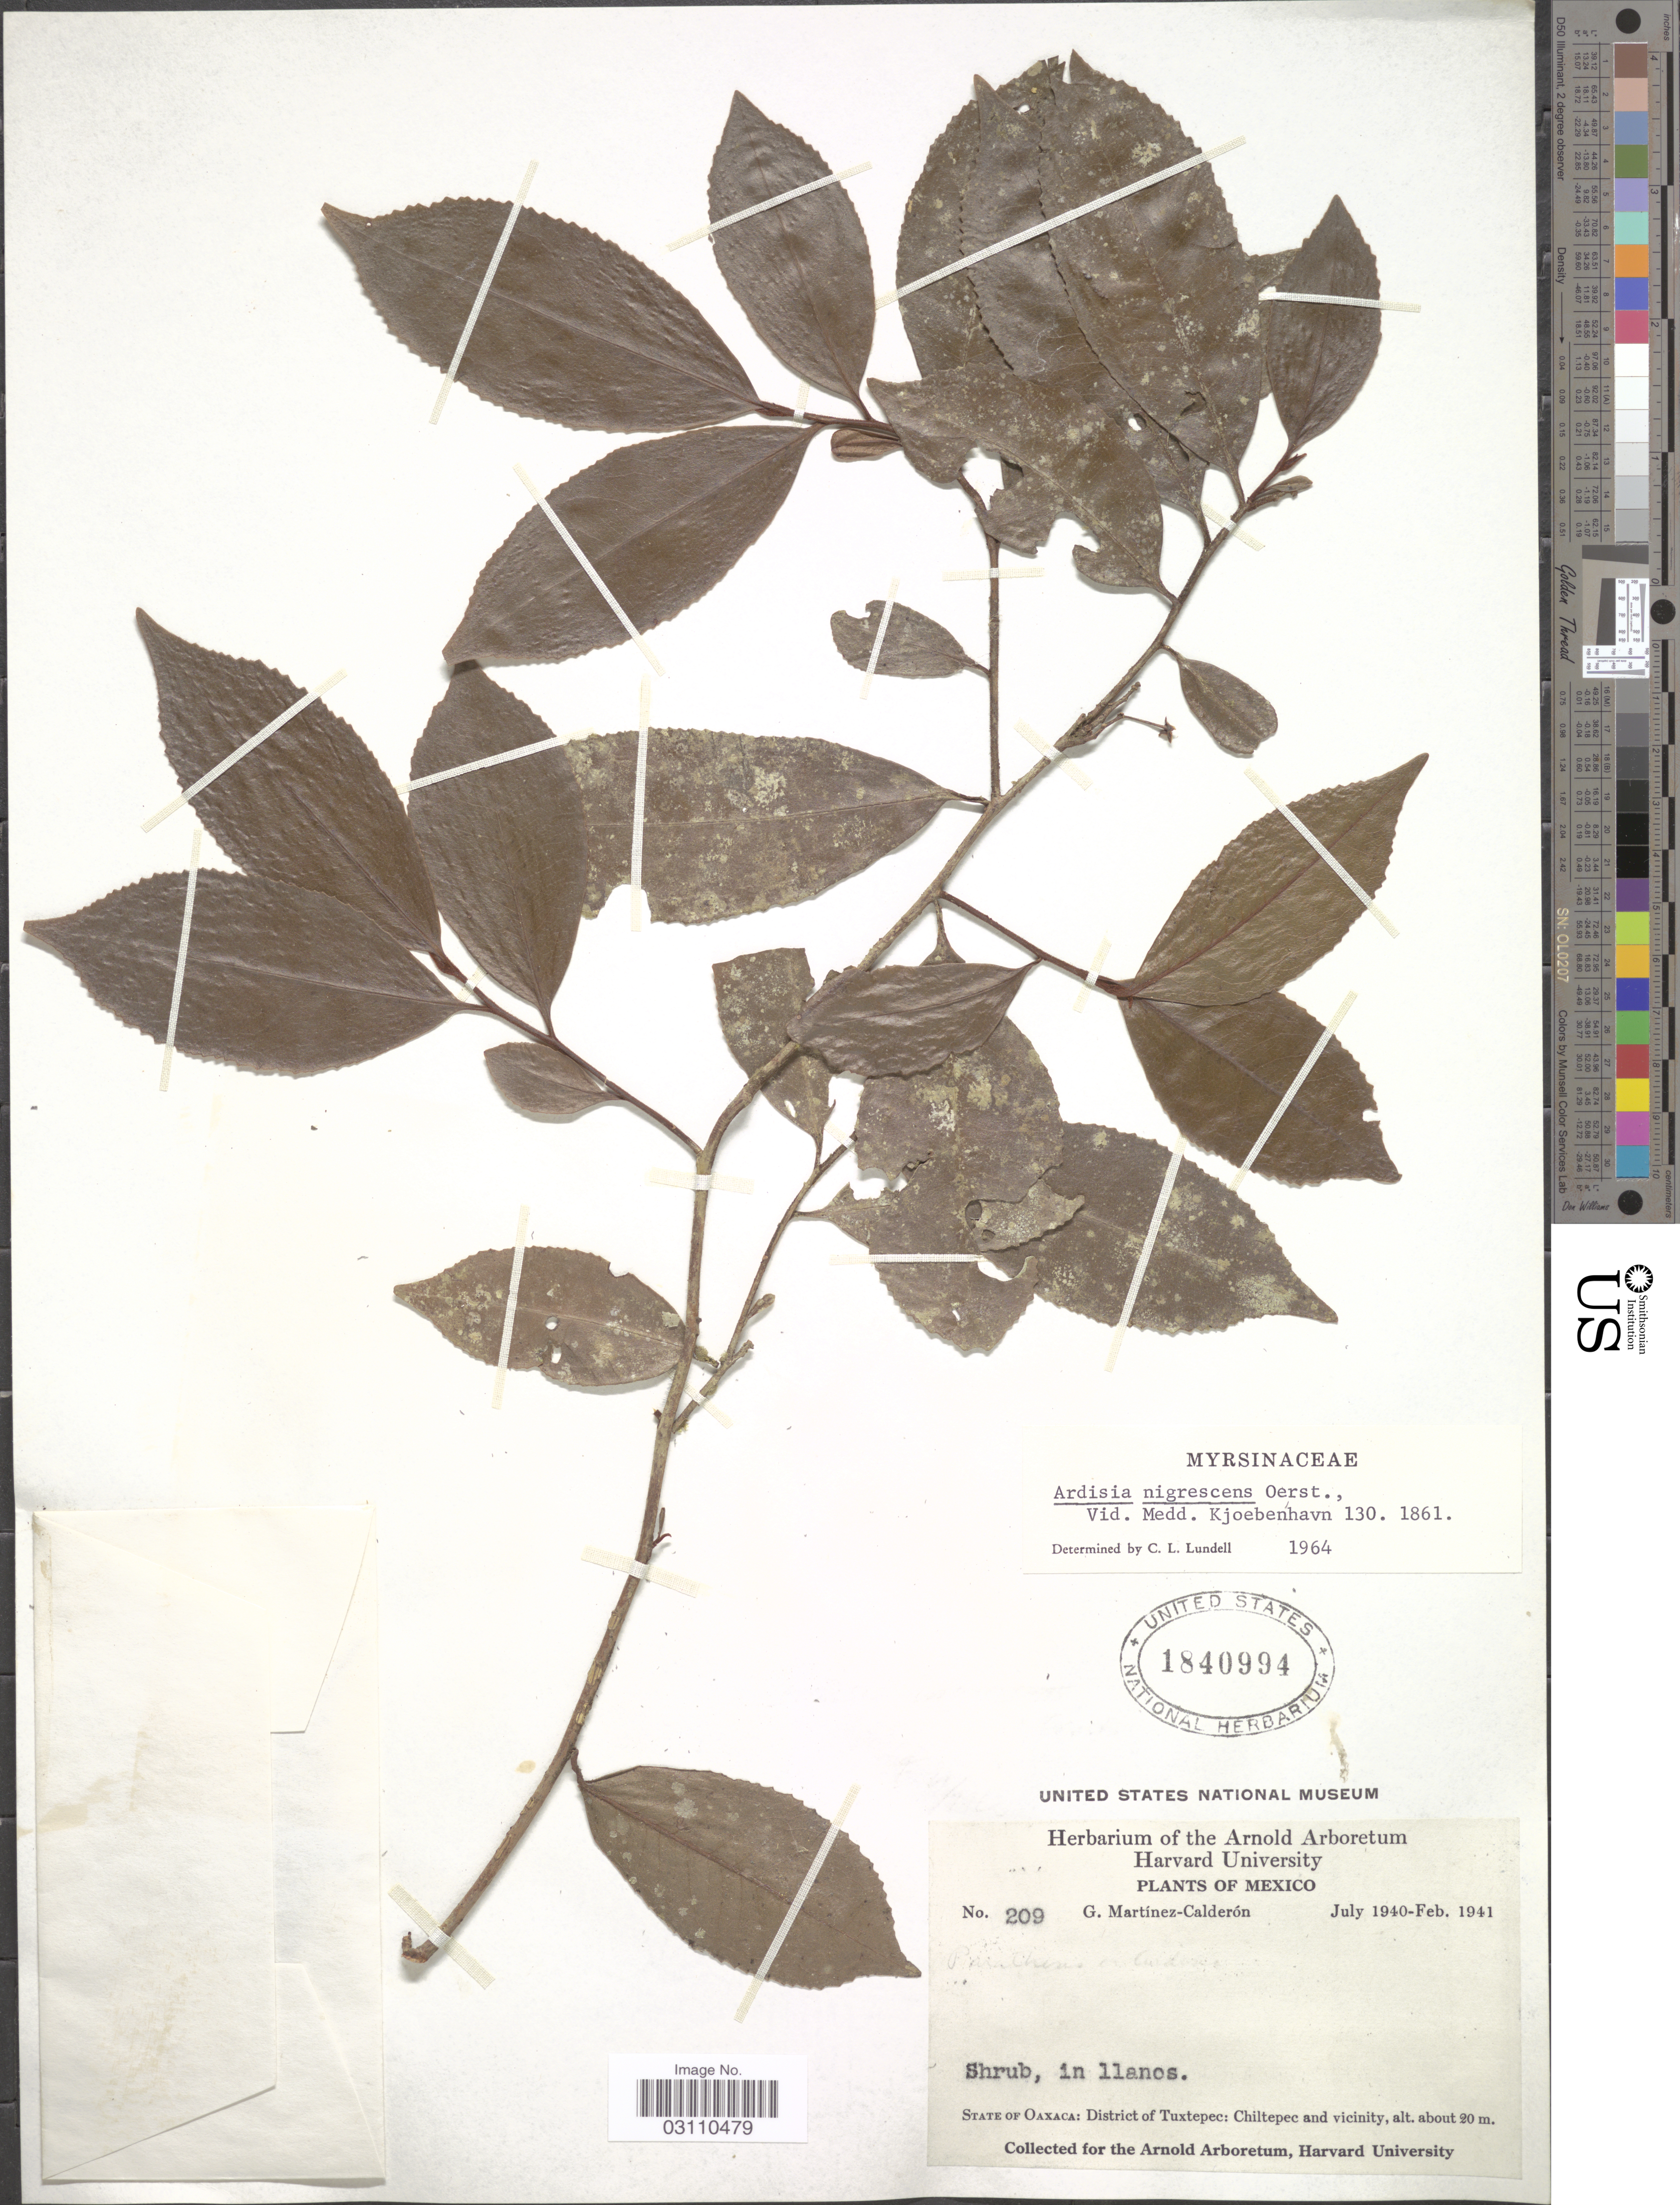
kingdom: Plantae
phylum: Tracheophyta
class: Magnoliopsida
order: Ericales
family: Primulaceae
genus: Ardisia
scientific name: Ardisia nigrescens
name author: Oerst.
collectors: G. Martínez Calderón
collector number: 209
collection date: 1940-07/1941-02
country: Mexico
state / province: Oaxaca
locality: District of Tuxtepec: Chiltepec and vicinity.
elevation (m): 20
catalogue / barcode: US 1840994